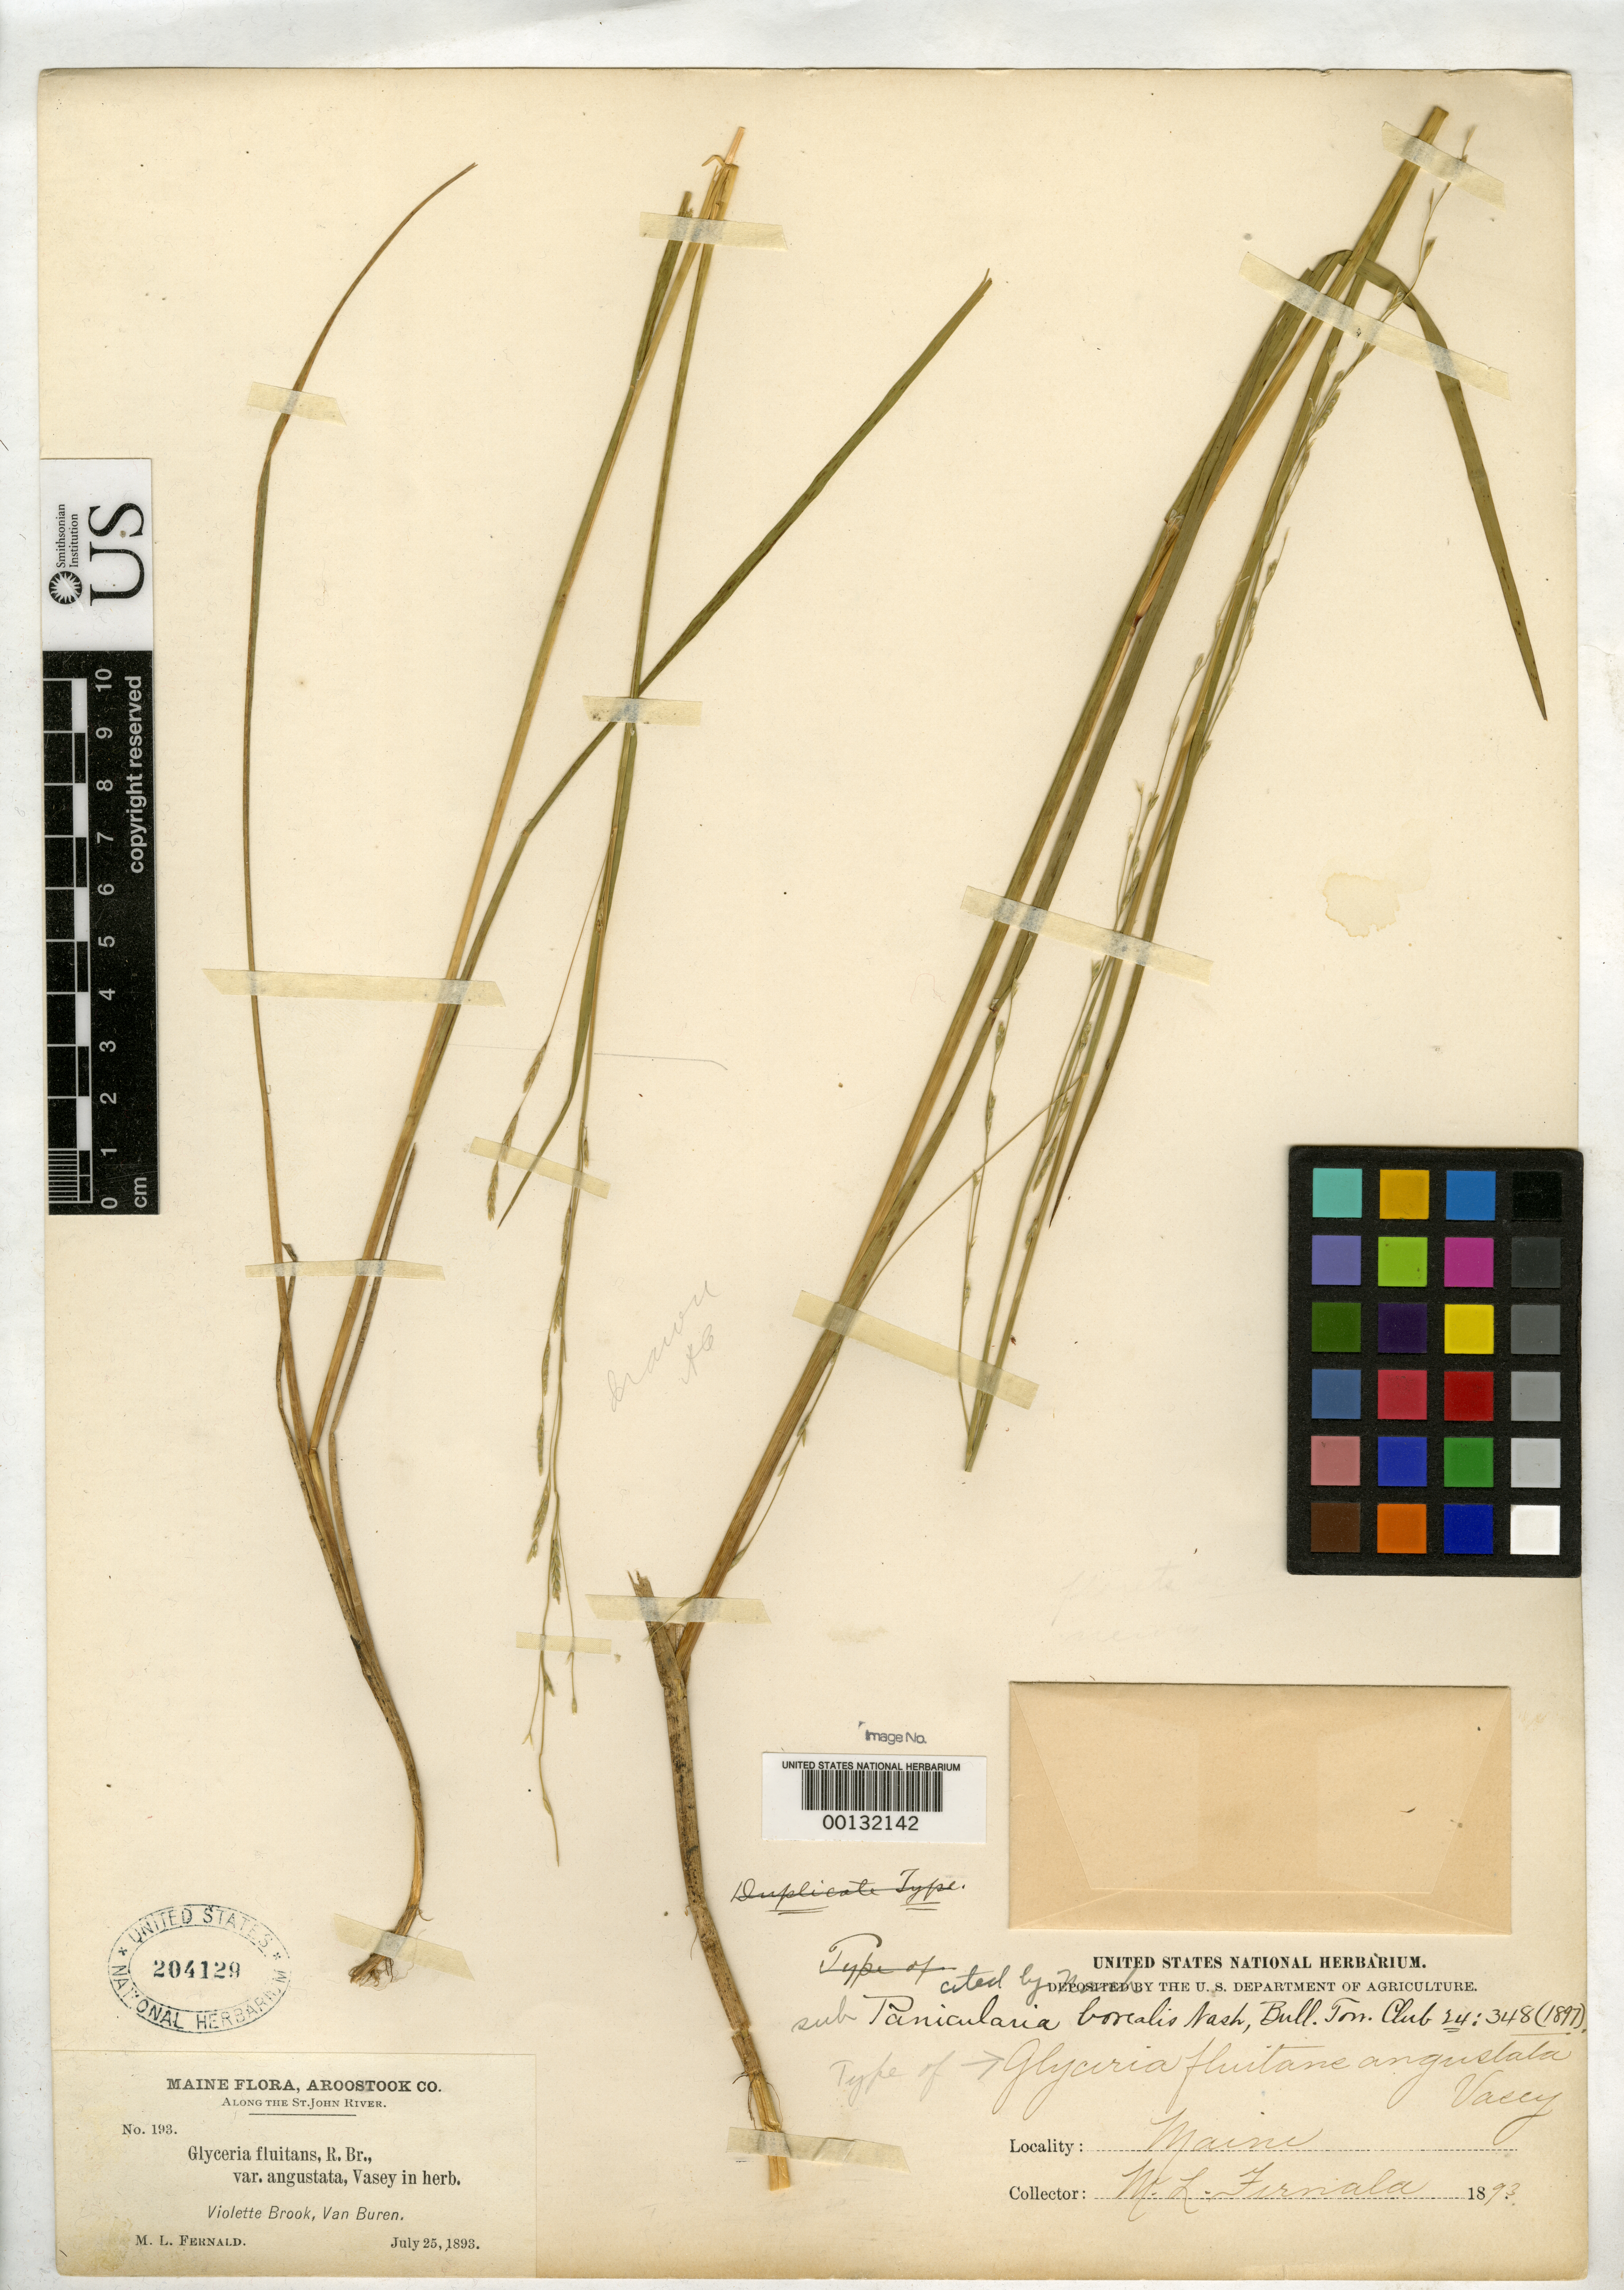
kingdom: Plantae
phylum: Tracheophyta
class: Liliopsida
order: Poales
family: Poaceae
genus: Glyceria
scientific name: Glyceria fluitans var. angustata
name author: Vasey ex Fernald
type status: Isotype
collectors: M. L. Fernald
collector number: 193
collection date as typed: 25 Jul 1893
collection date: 1893-07-25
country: United States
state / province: Maine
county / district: Aroostook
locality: Along St. John River, Violette Brook, Van Buren.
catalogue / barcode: US 204129